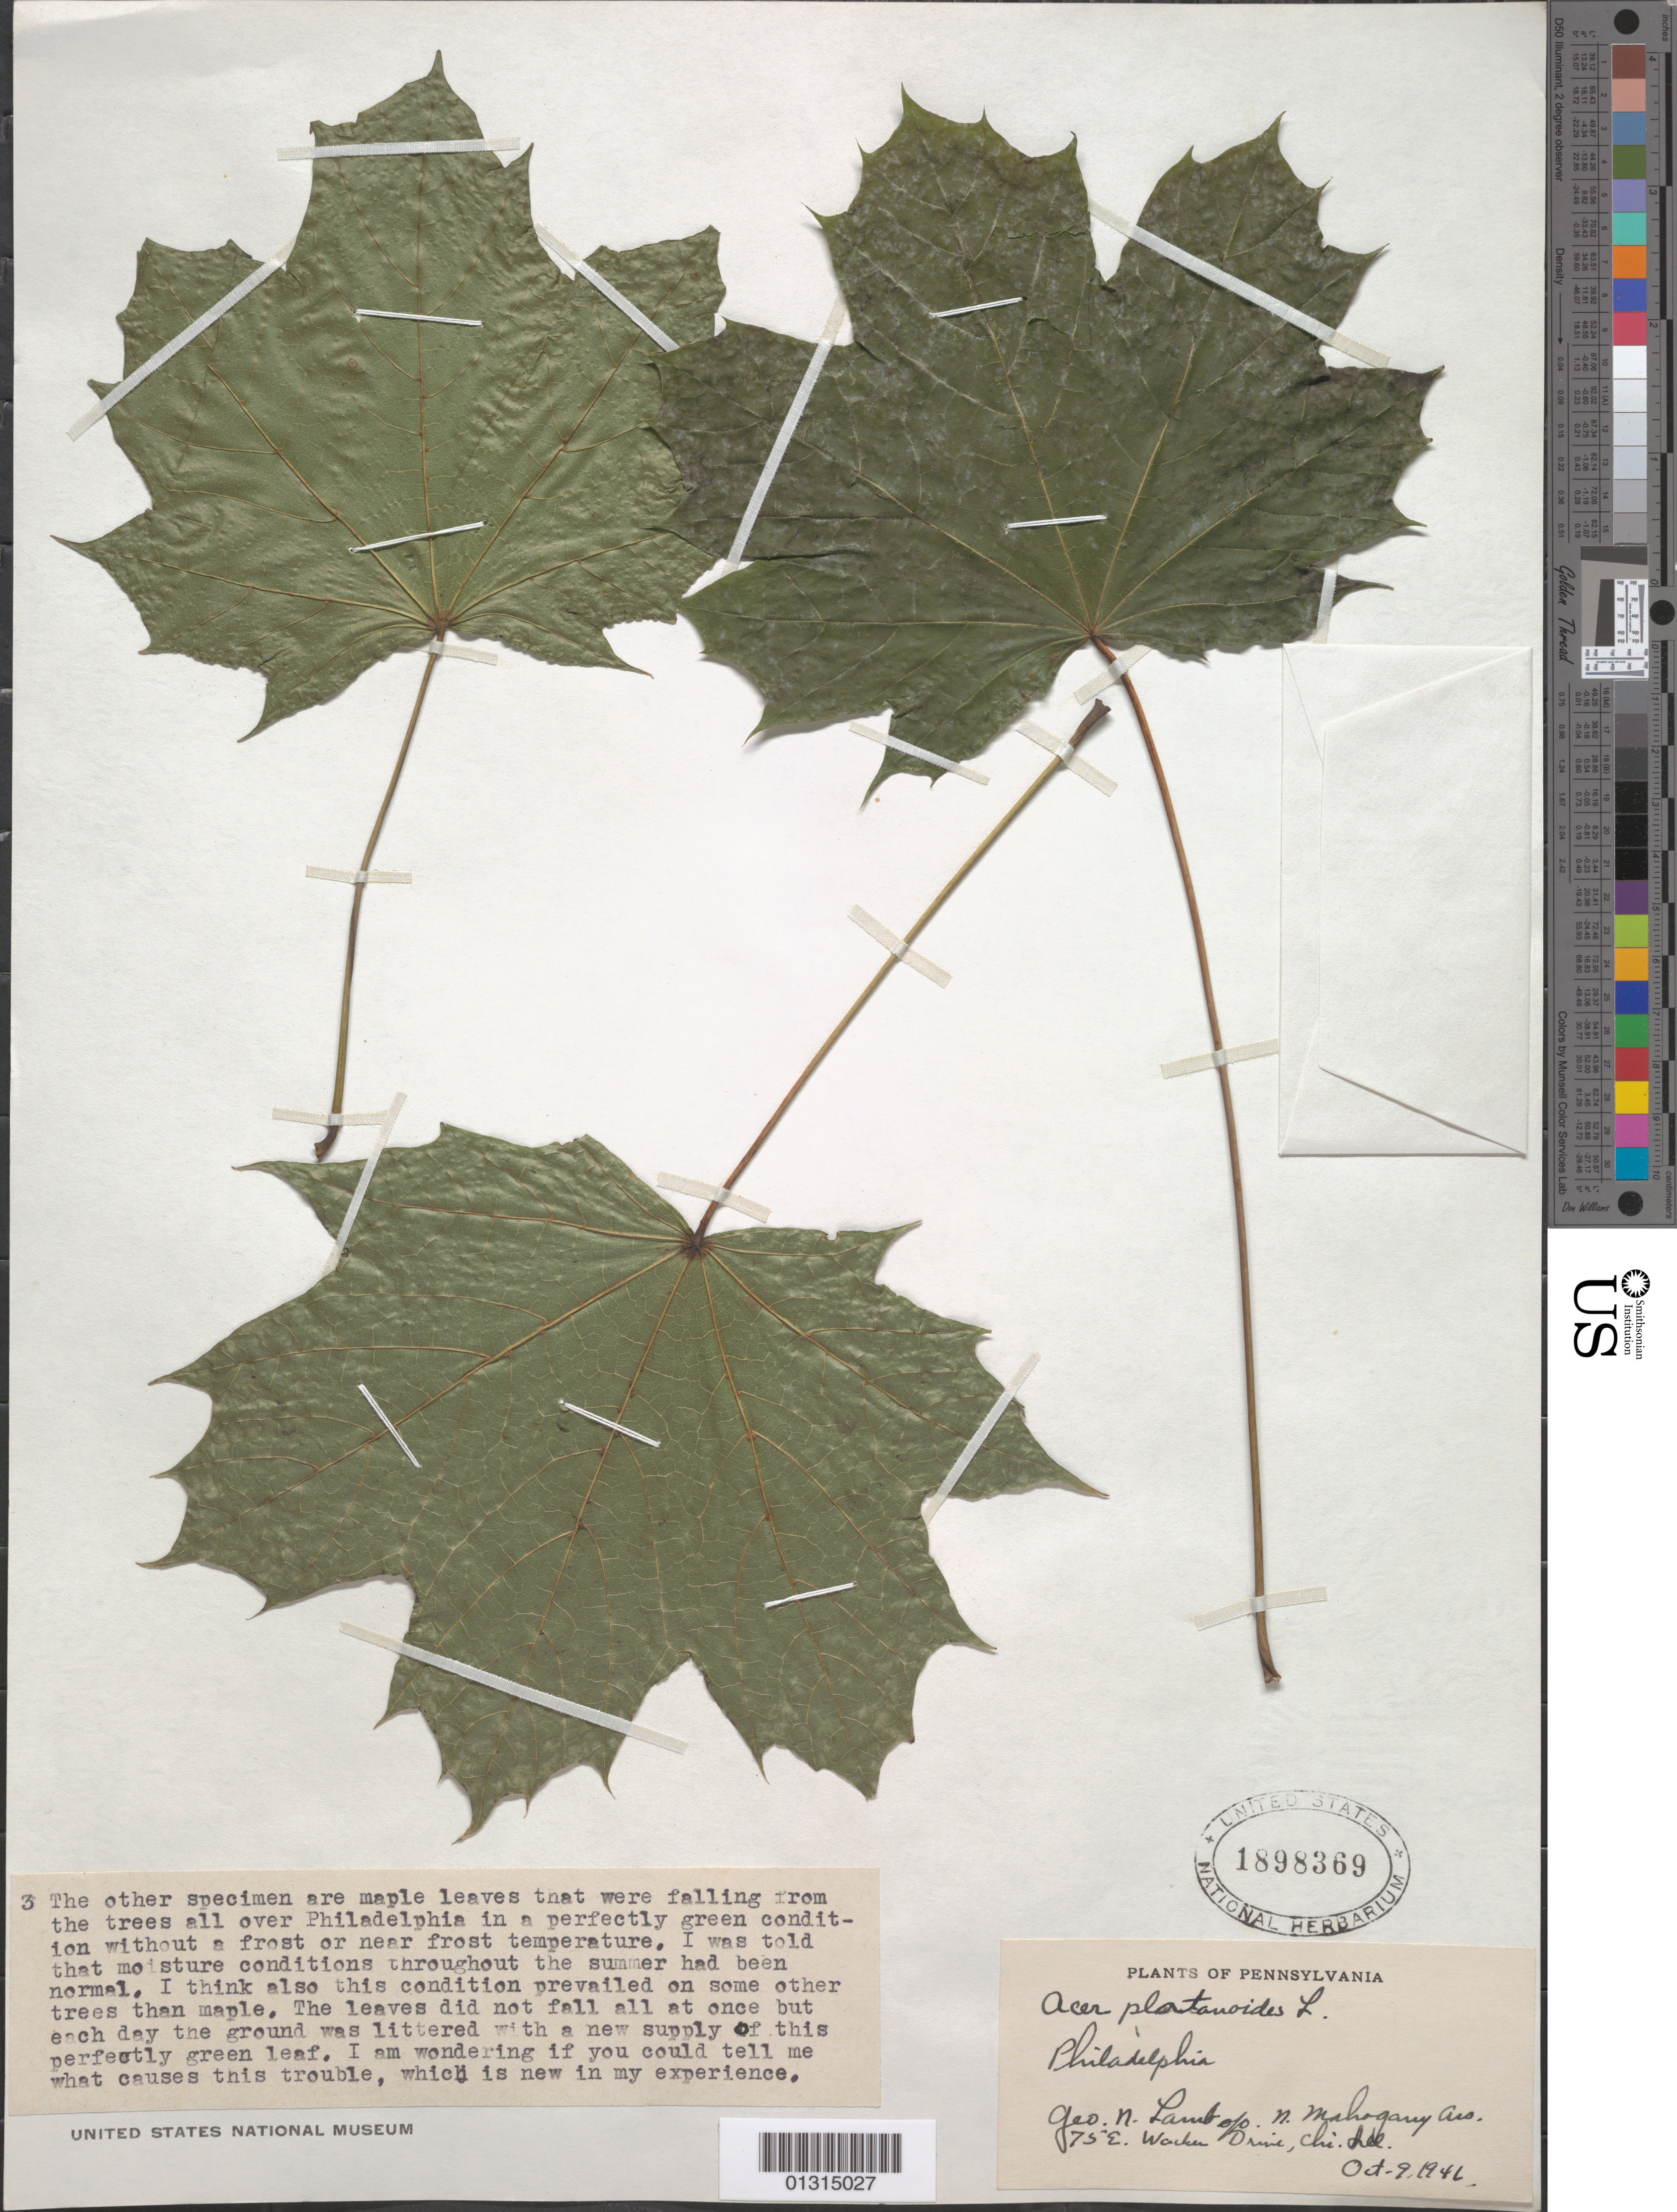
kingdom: Plantae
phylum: Tracheophyta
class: Magnoliopsida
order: Sapindales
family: Sapindaceae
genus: Acer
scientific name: Acer platanoides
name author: L.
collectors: G. N. Lamb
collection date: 1946-10-09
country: United States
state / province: Pennsylvania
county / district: Philadelphia County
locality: Philadelphia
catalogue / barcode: US 1898369